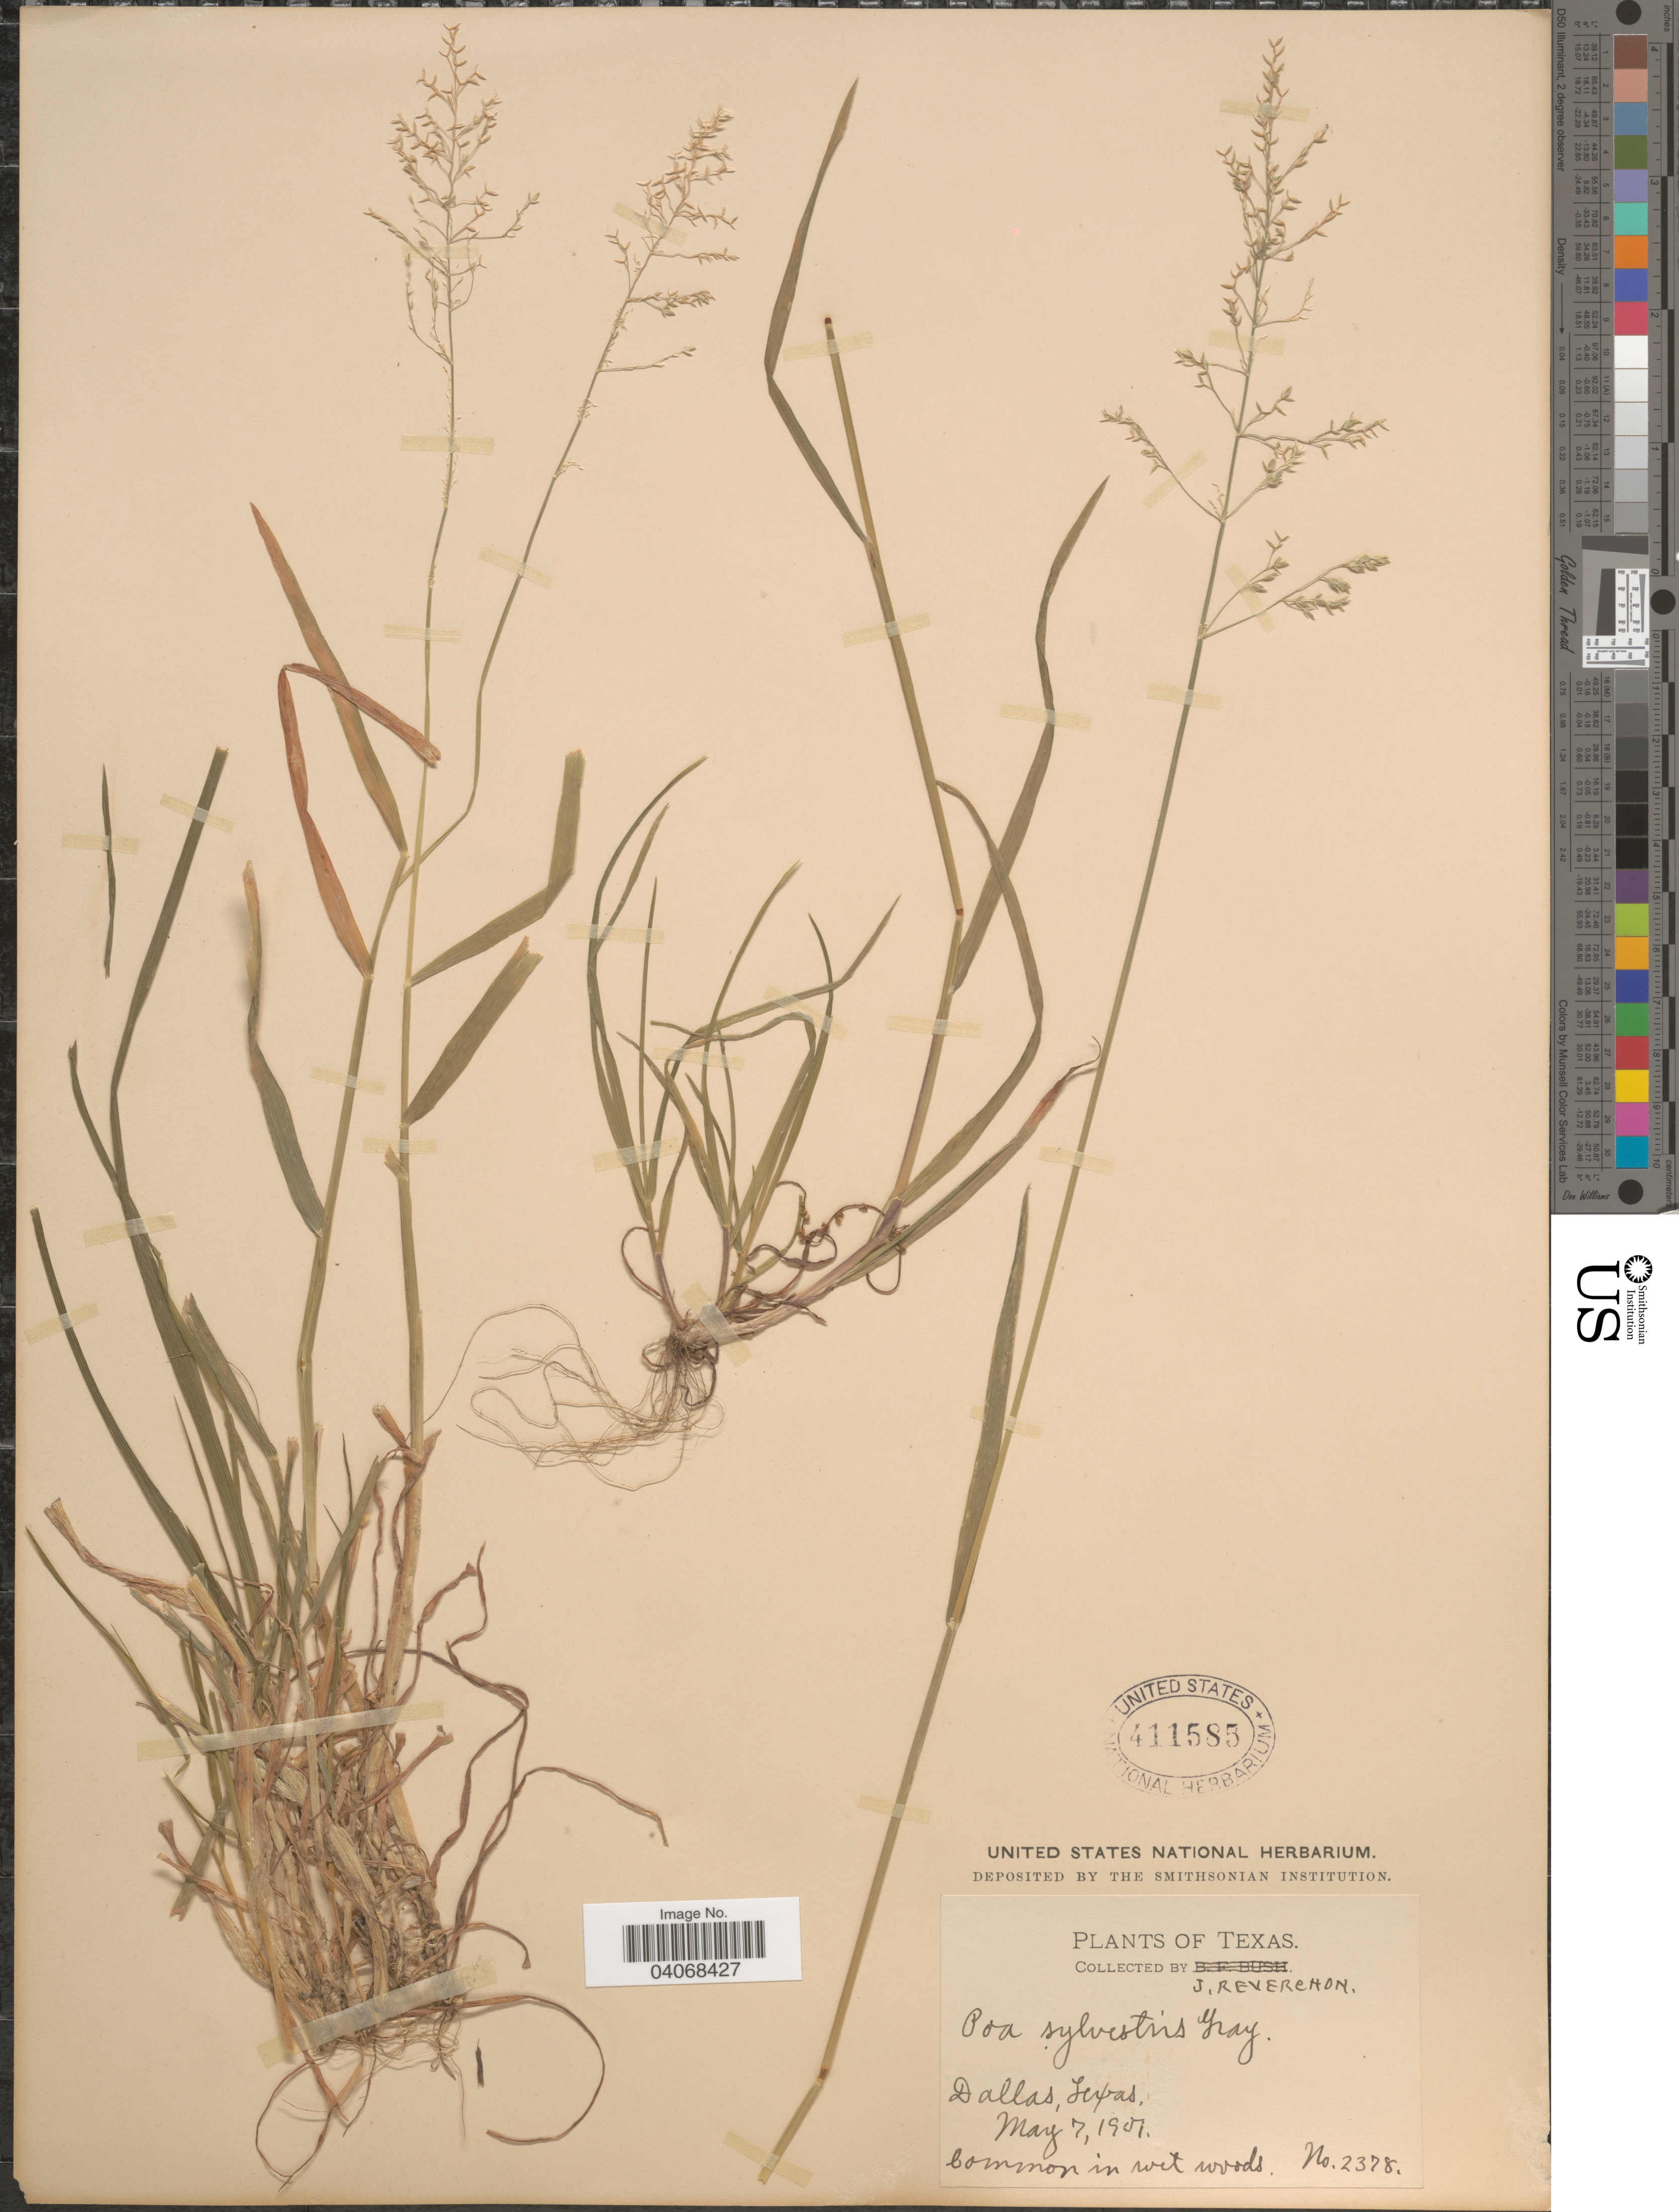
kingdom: Plantae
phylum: Tracheophyta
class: Liliopsida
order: Poales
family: Poaceae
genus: Poa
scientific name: Poa sylvestris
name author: A. Gray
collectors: J. Reverchon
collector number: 2378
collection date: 1901-05-07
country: United States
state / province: Texas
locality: Dallas. Common in wet woods.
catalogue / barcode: US 411585